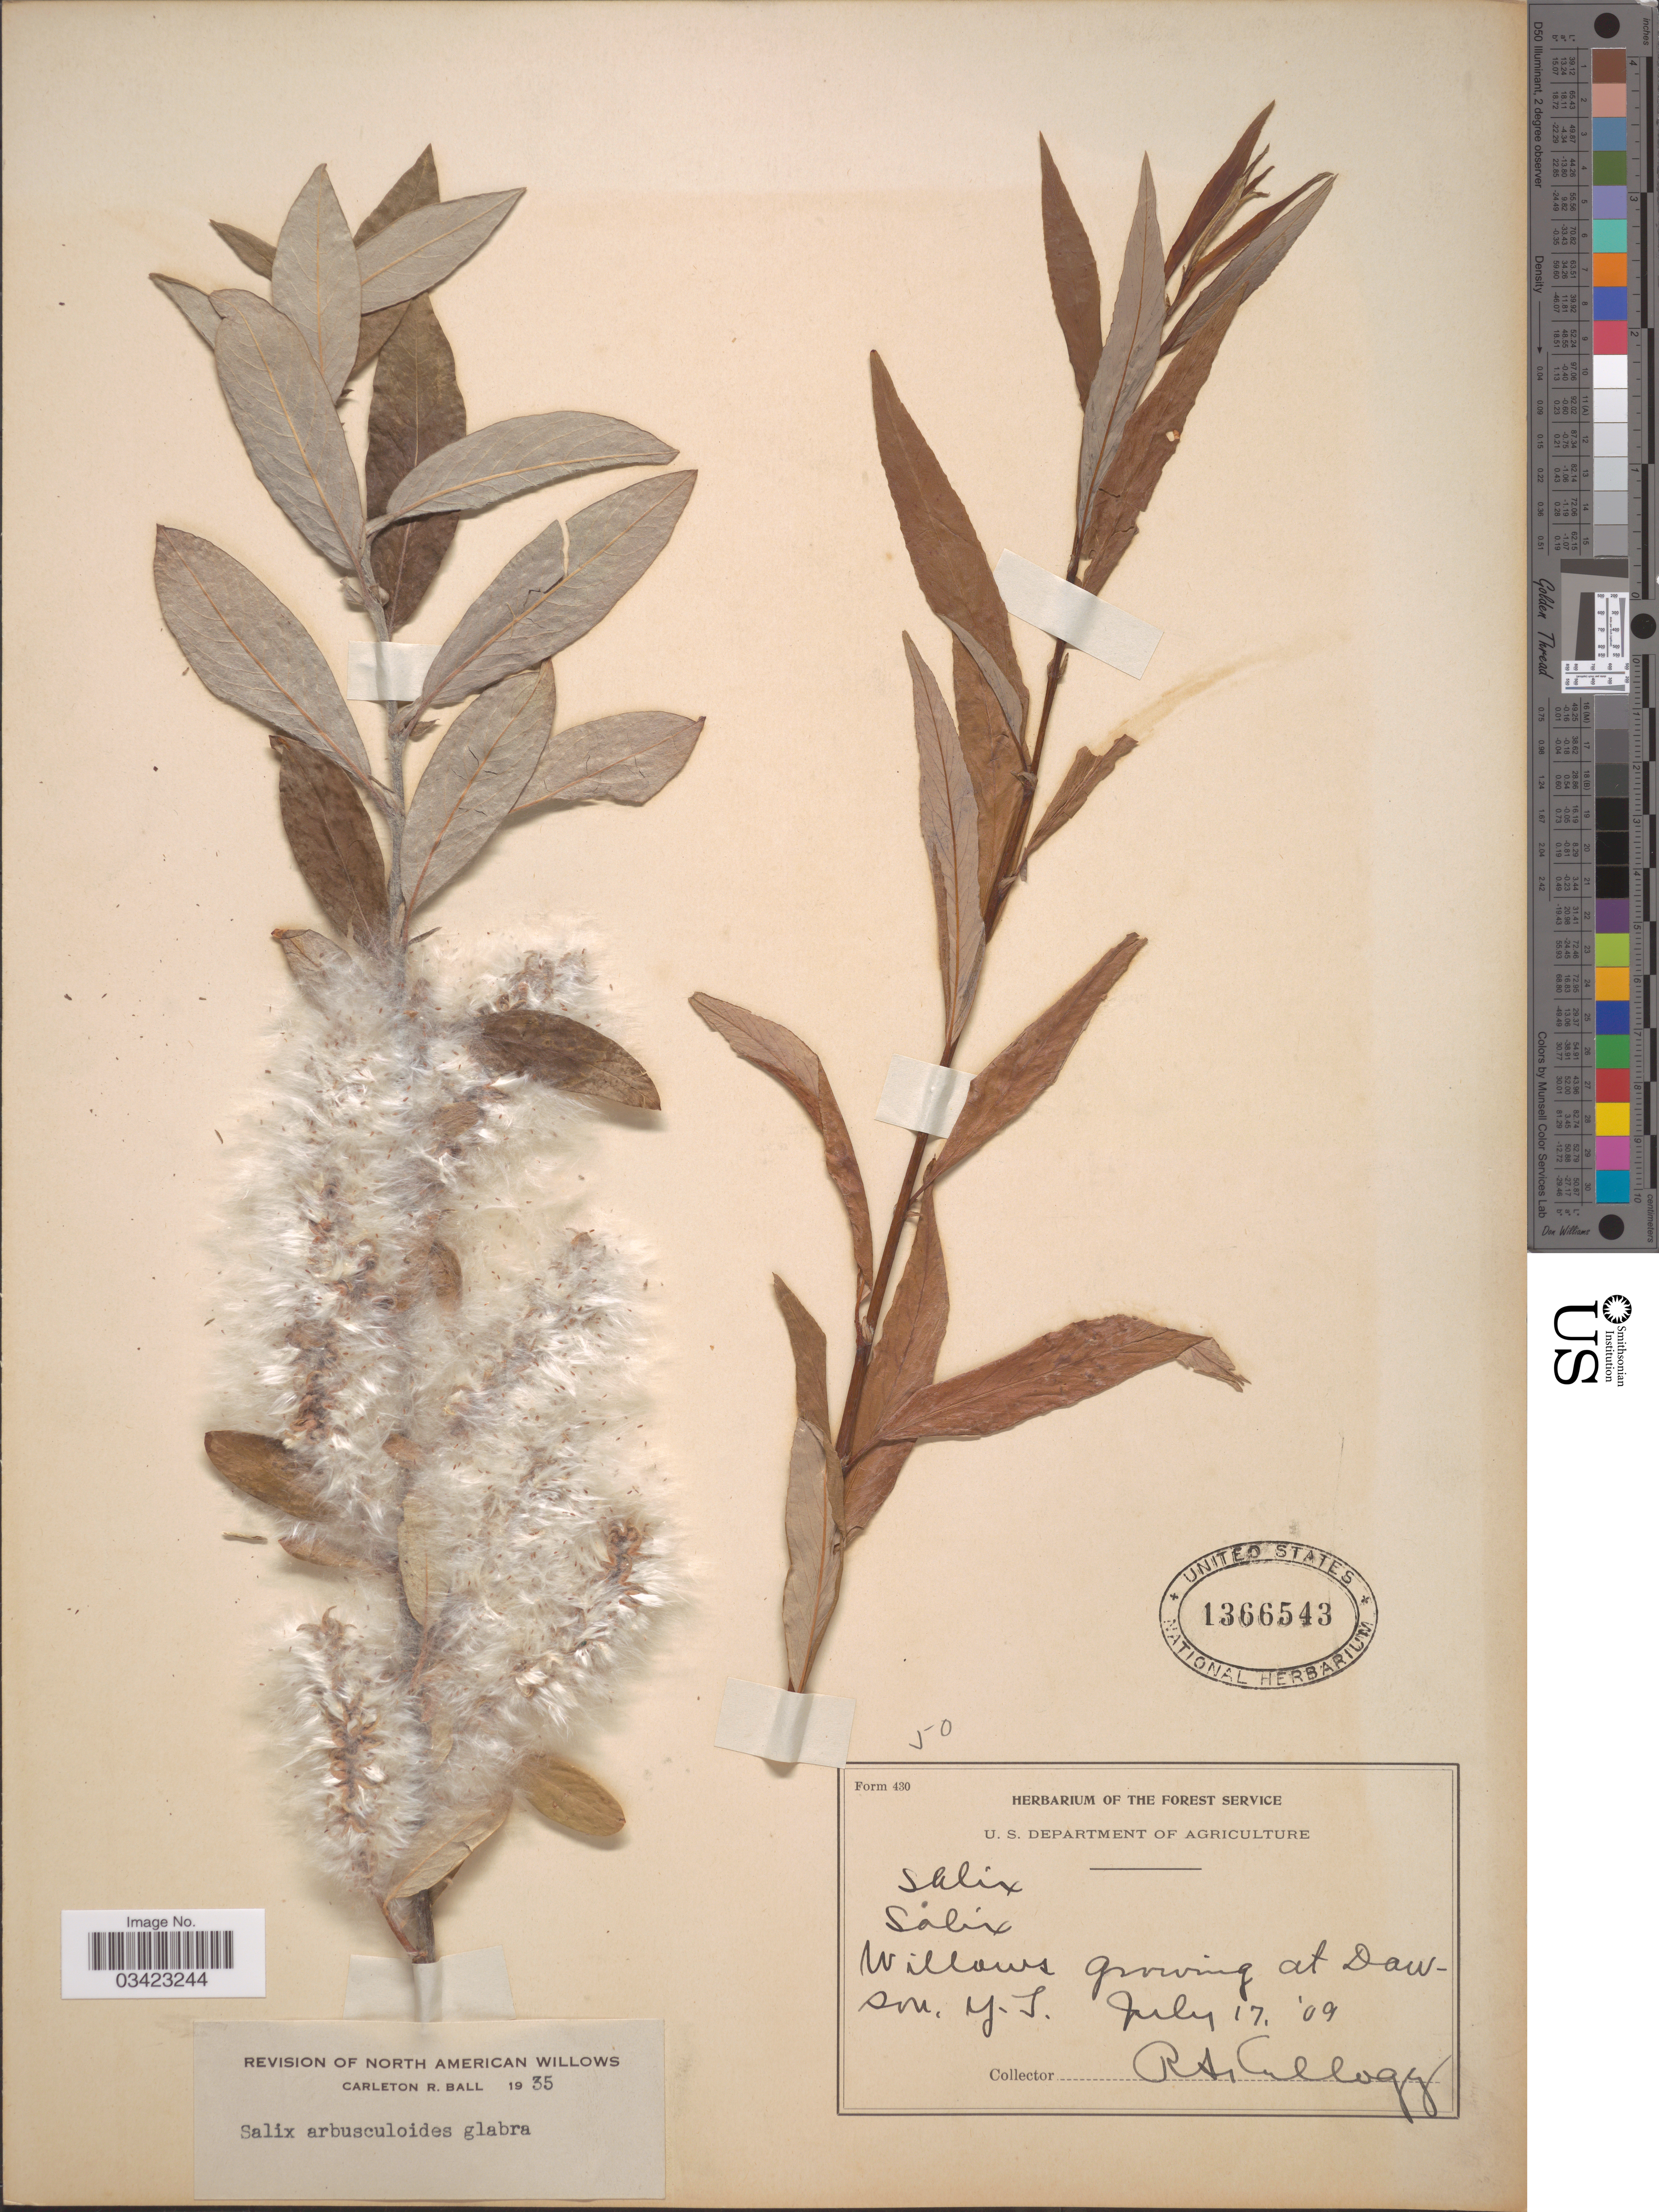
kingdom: Plantae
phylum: Tracheophyta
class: Magnoliopsida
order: Malpighiales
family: Salicaceae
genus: Salix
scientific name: Salix arbusculoides var. glabra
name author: Andersson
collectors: R. Kellogg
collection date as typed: Transcribed d/m/y: 17/7/9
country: Canada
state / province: Yukon Territory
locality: Dawson, Y. T.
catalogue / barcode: US 1366543